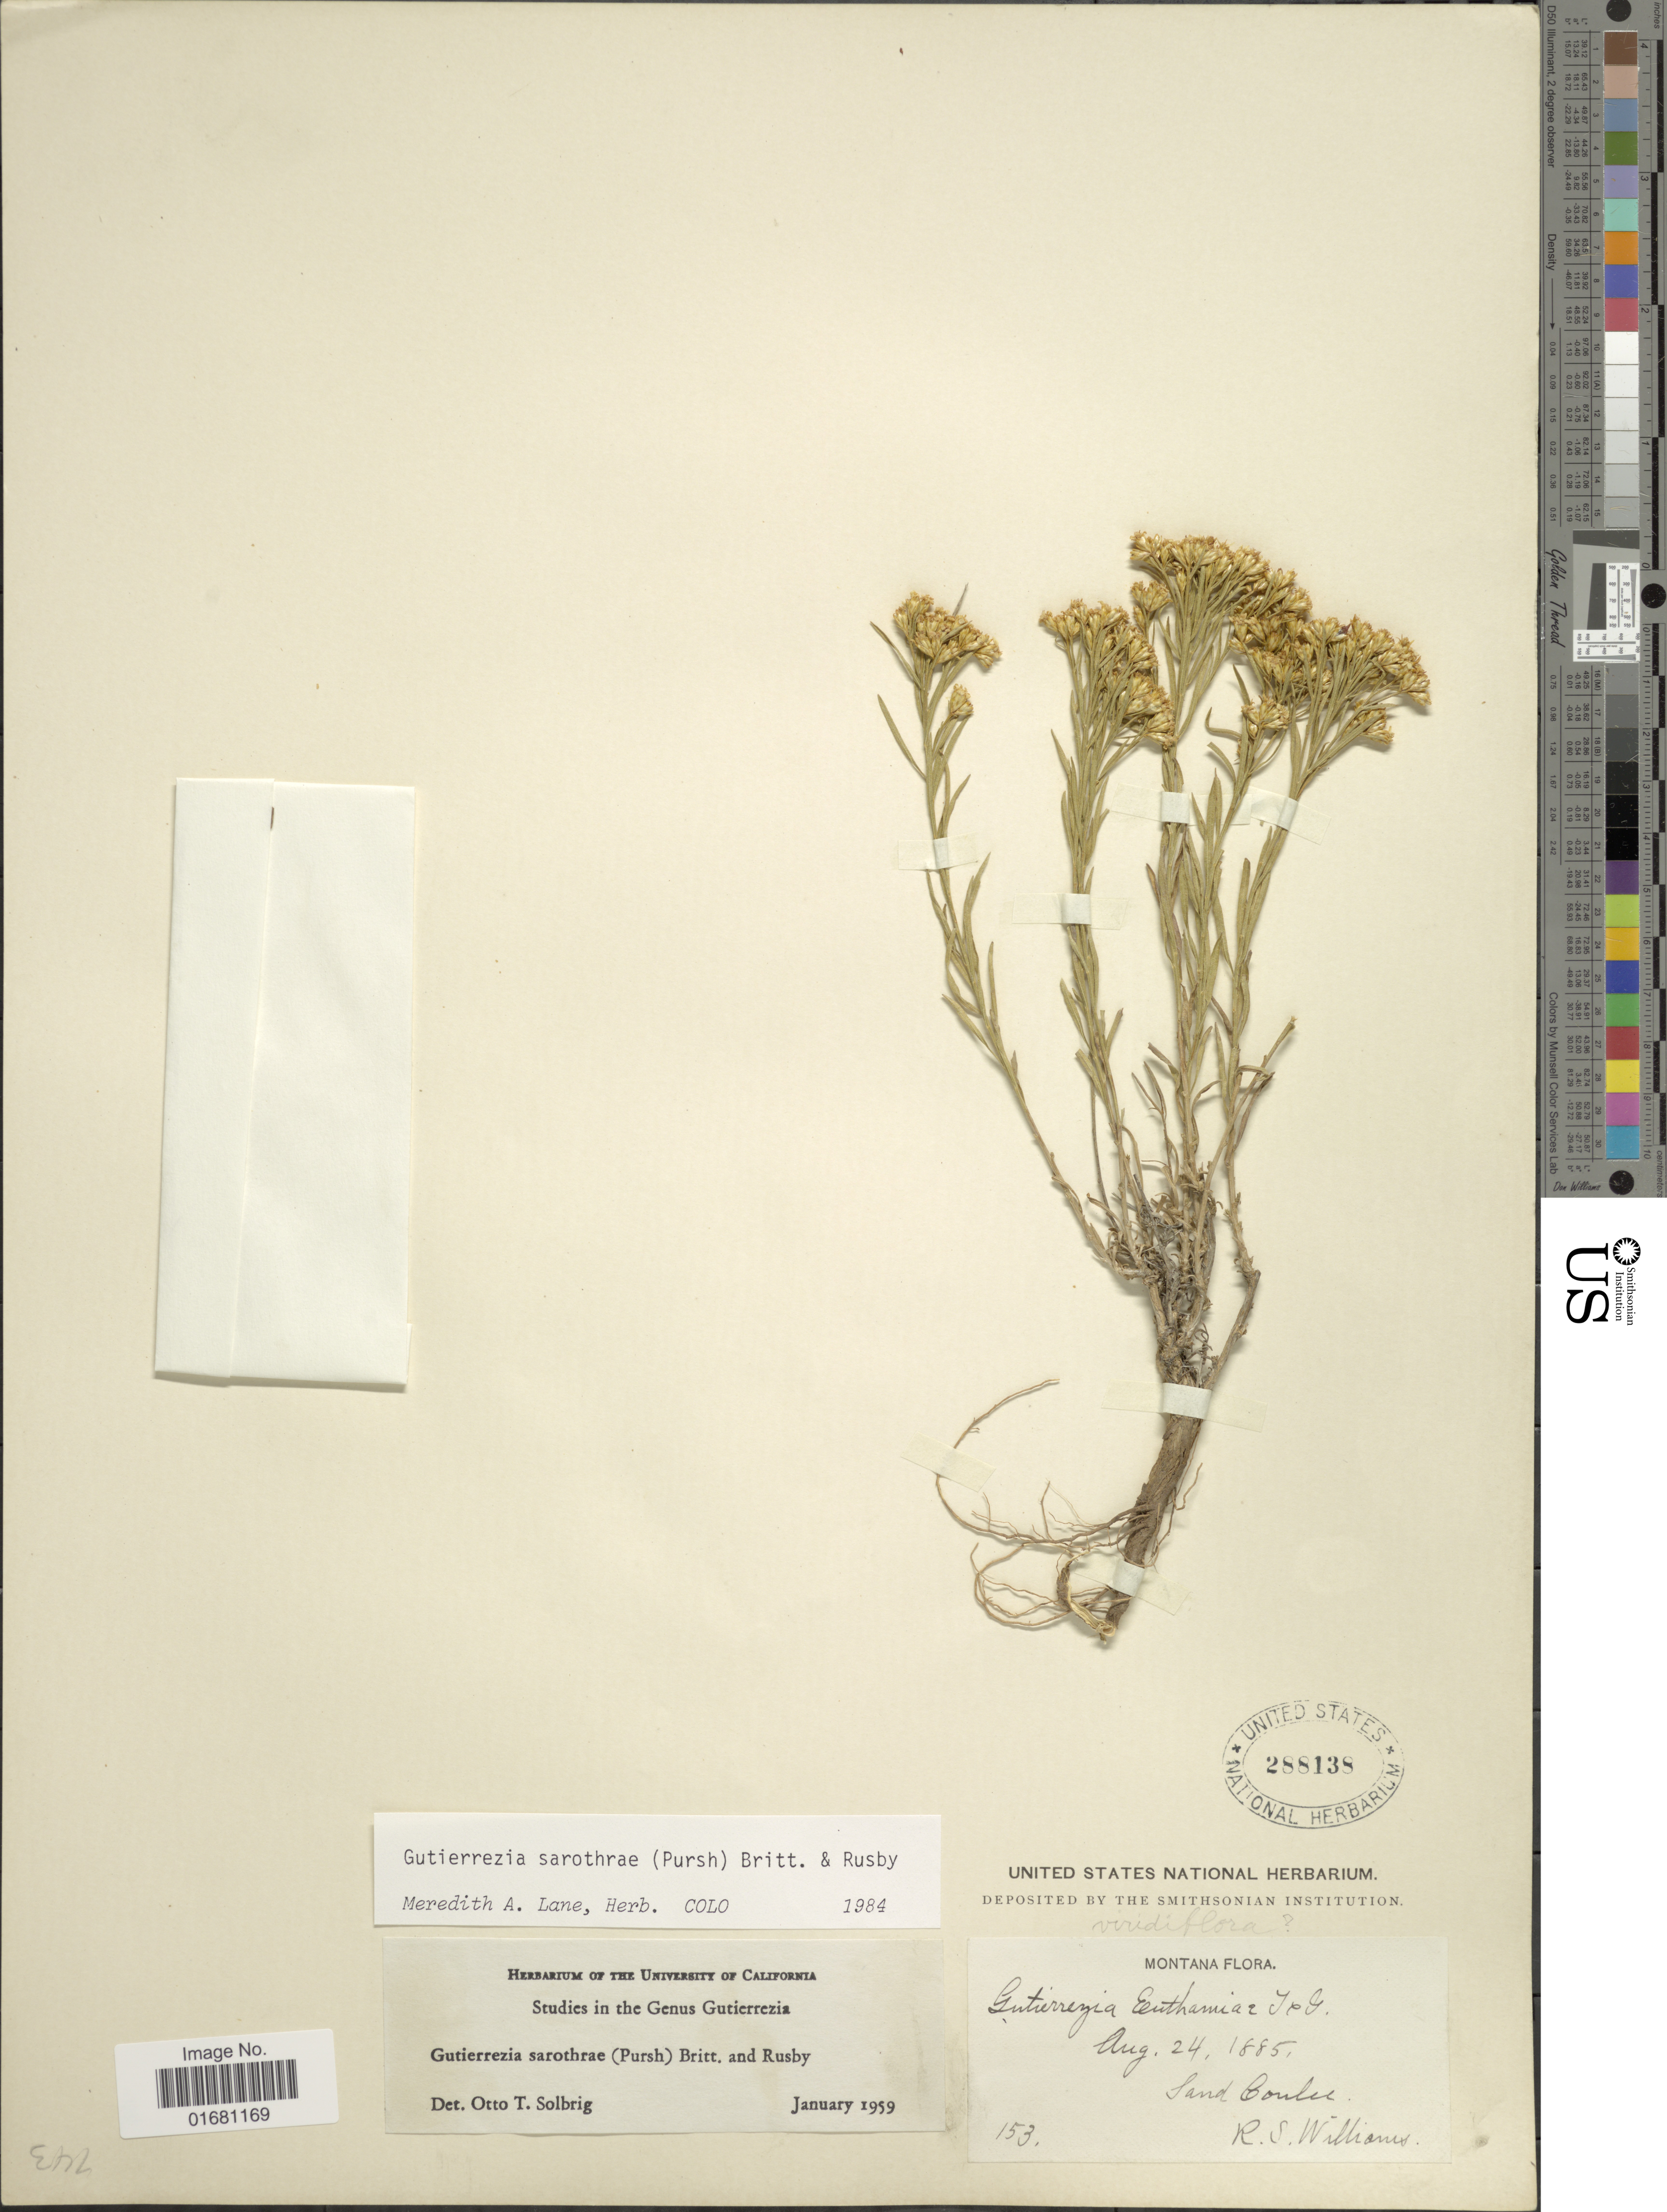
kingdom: Plantae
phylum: Tracheophyta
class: Magnoliopsida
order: Asterales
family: Asteraceae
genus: Gutierrezia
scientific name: Gutierrezia sarothrae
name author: (Pursh) Britton & Rusby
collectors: R. S. Williams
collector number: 153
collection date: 1885-08-24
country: United States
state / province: Montana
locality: Sand Coulee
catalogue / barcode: US 288138